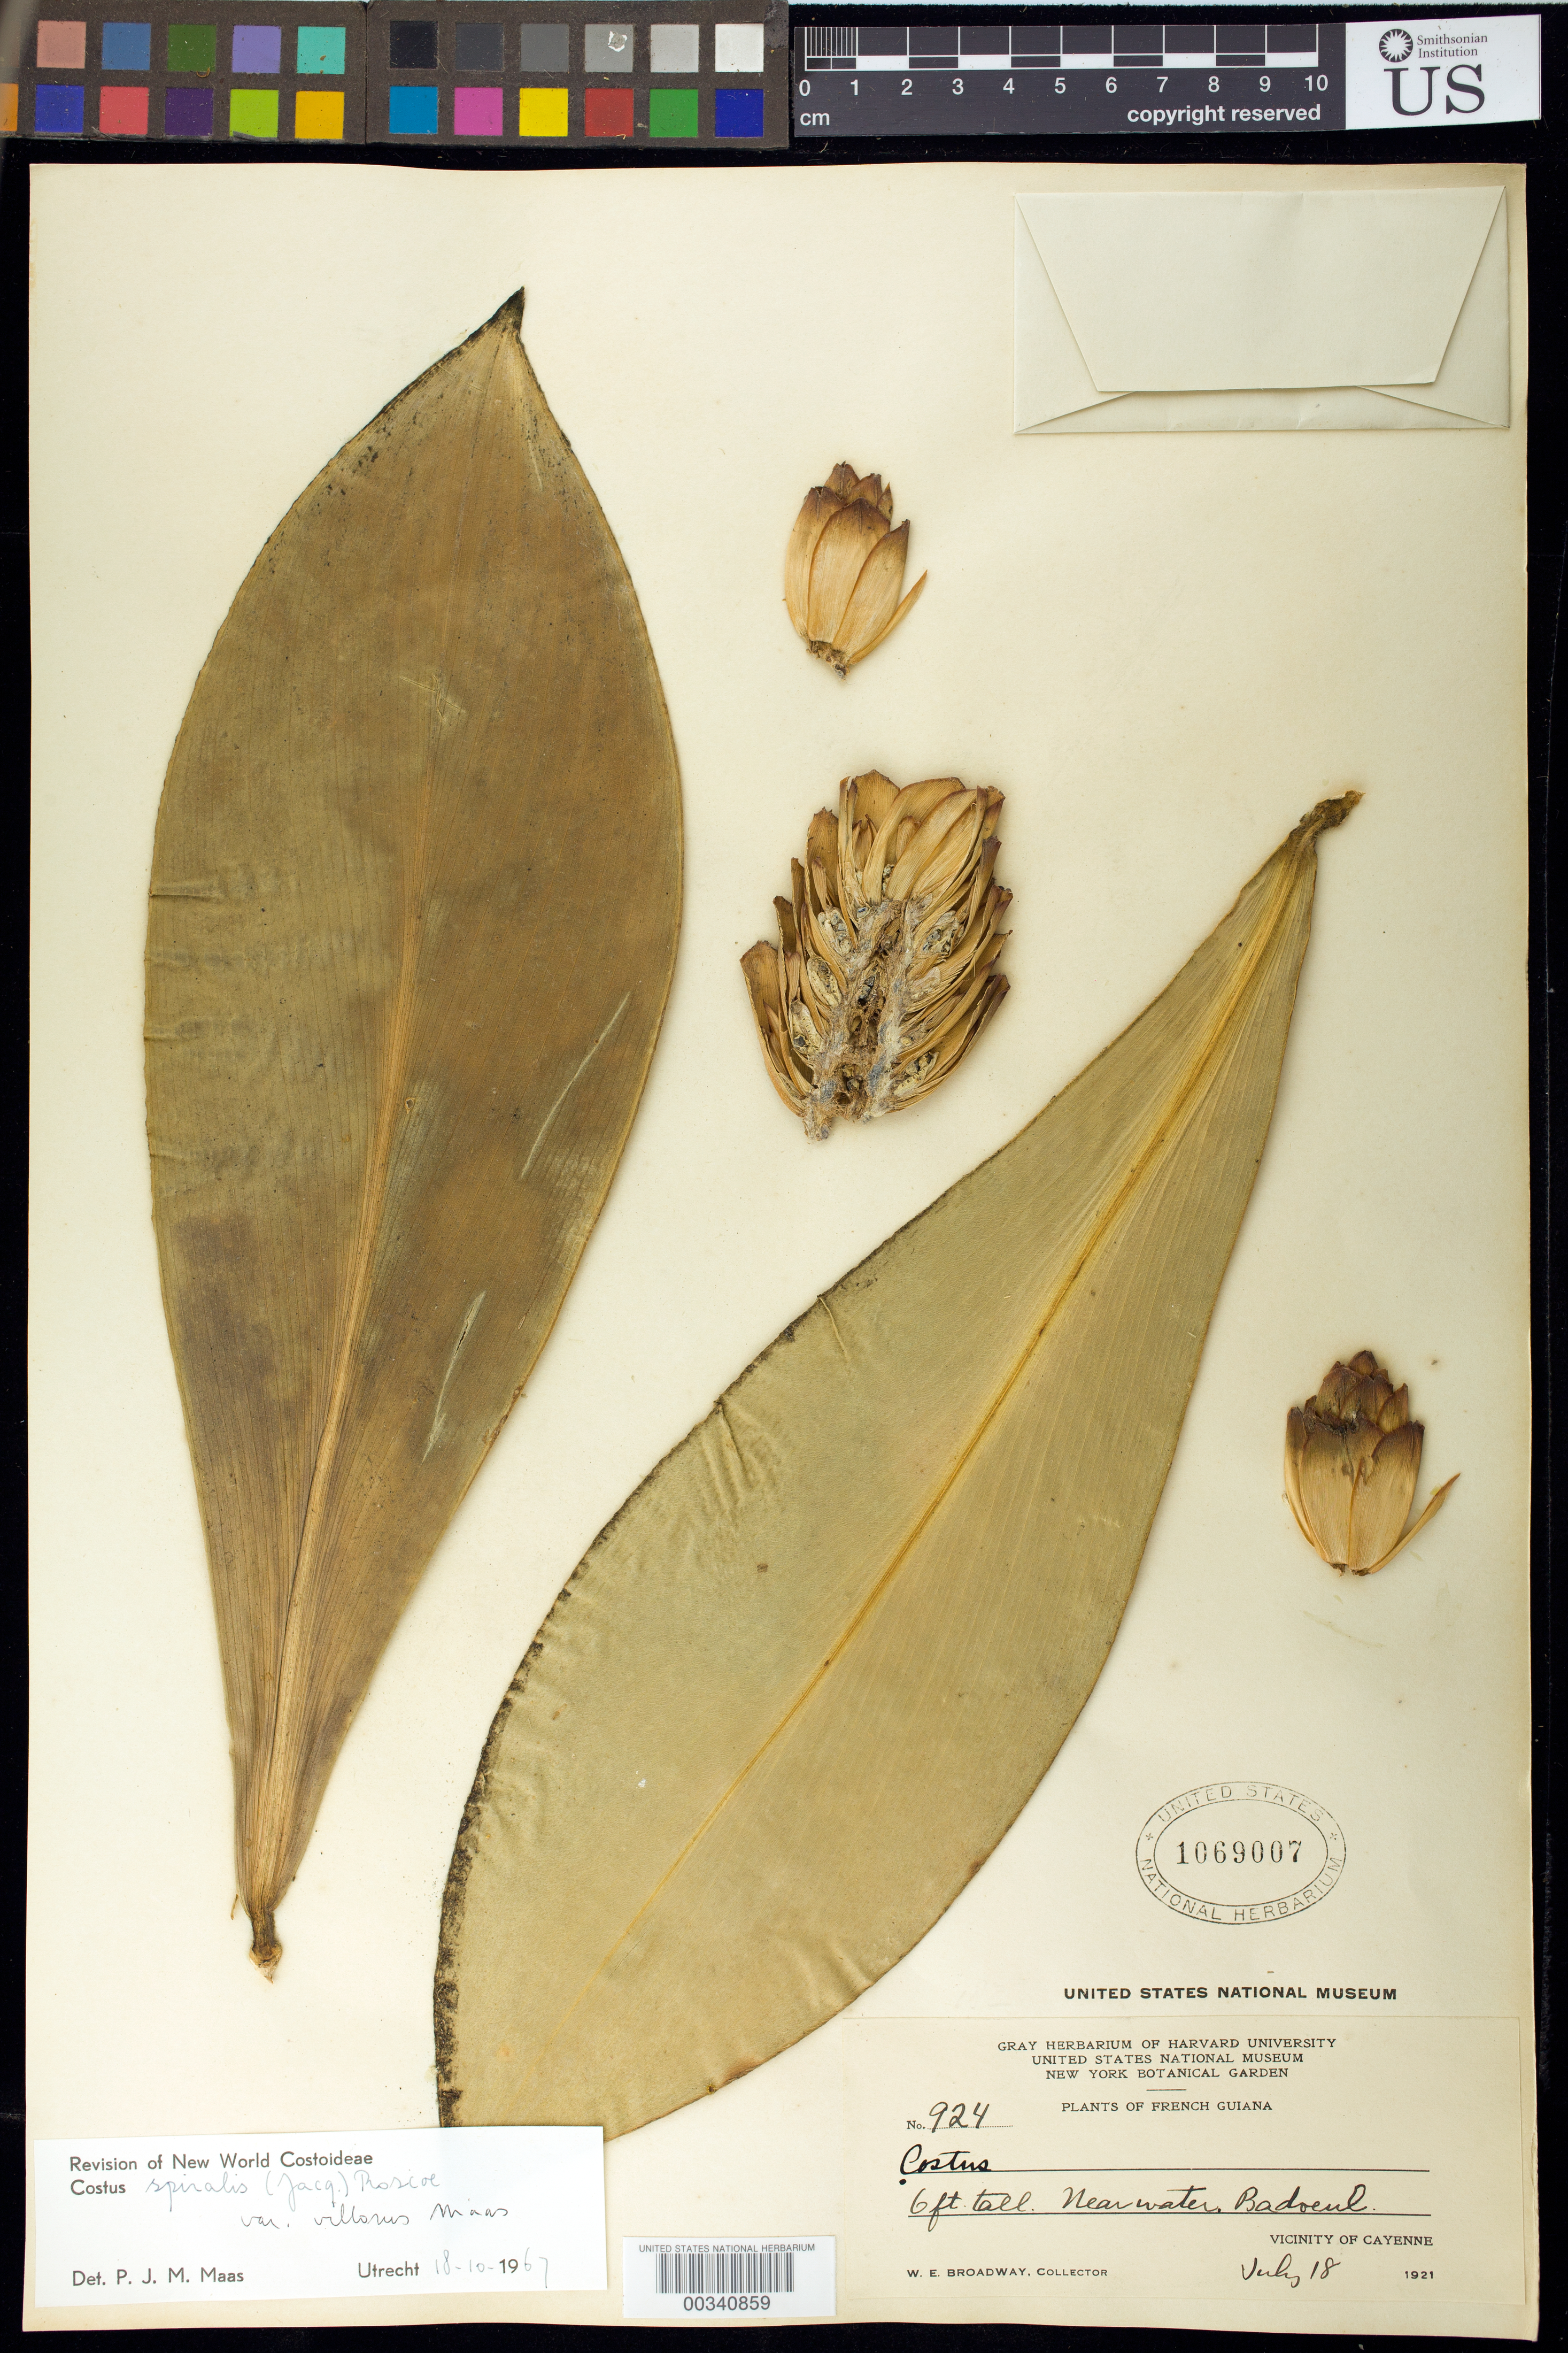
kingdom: Plantae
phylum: Tracheophyta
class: Liliopsida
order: Zingiberales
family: Costaceae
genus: Costus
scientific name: Costus spiralis var. villosus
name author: Maas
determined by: Maas, Paul J. M.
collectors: W. E. Broadway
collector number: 924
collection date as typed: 18 Jul 1921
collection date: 1921-07-18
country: French Guiana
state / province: Cayenne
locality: Badoeul, vicinity of cayenne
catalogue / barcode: US 1069007